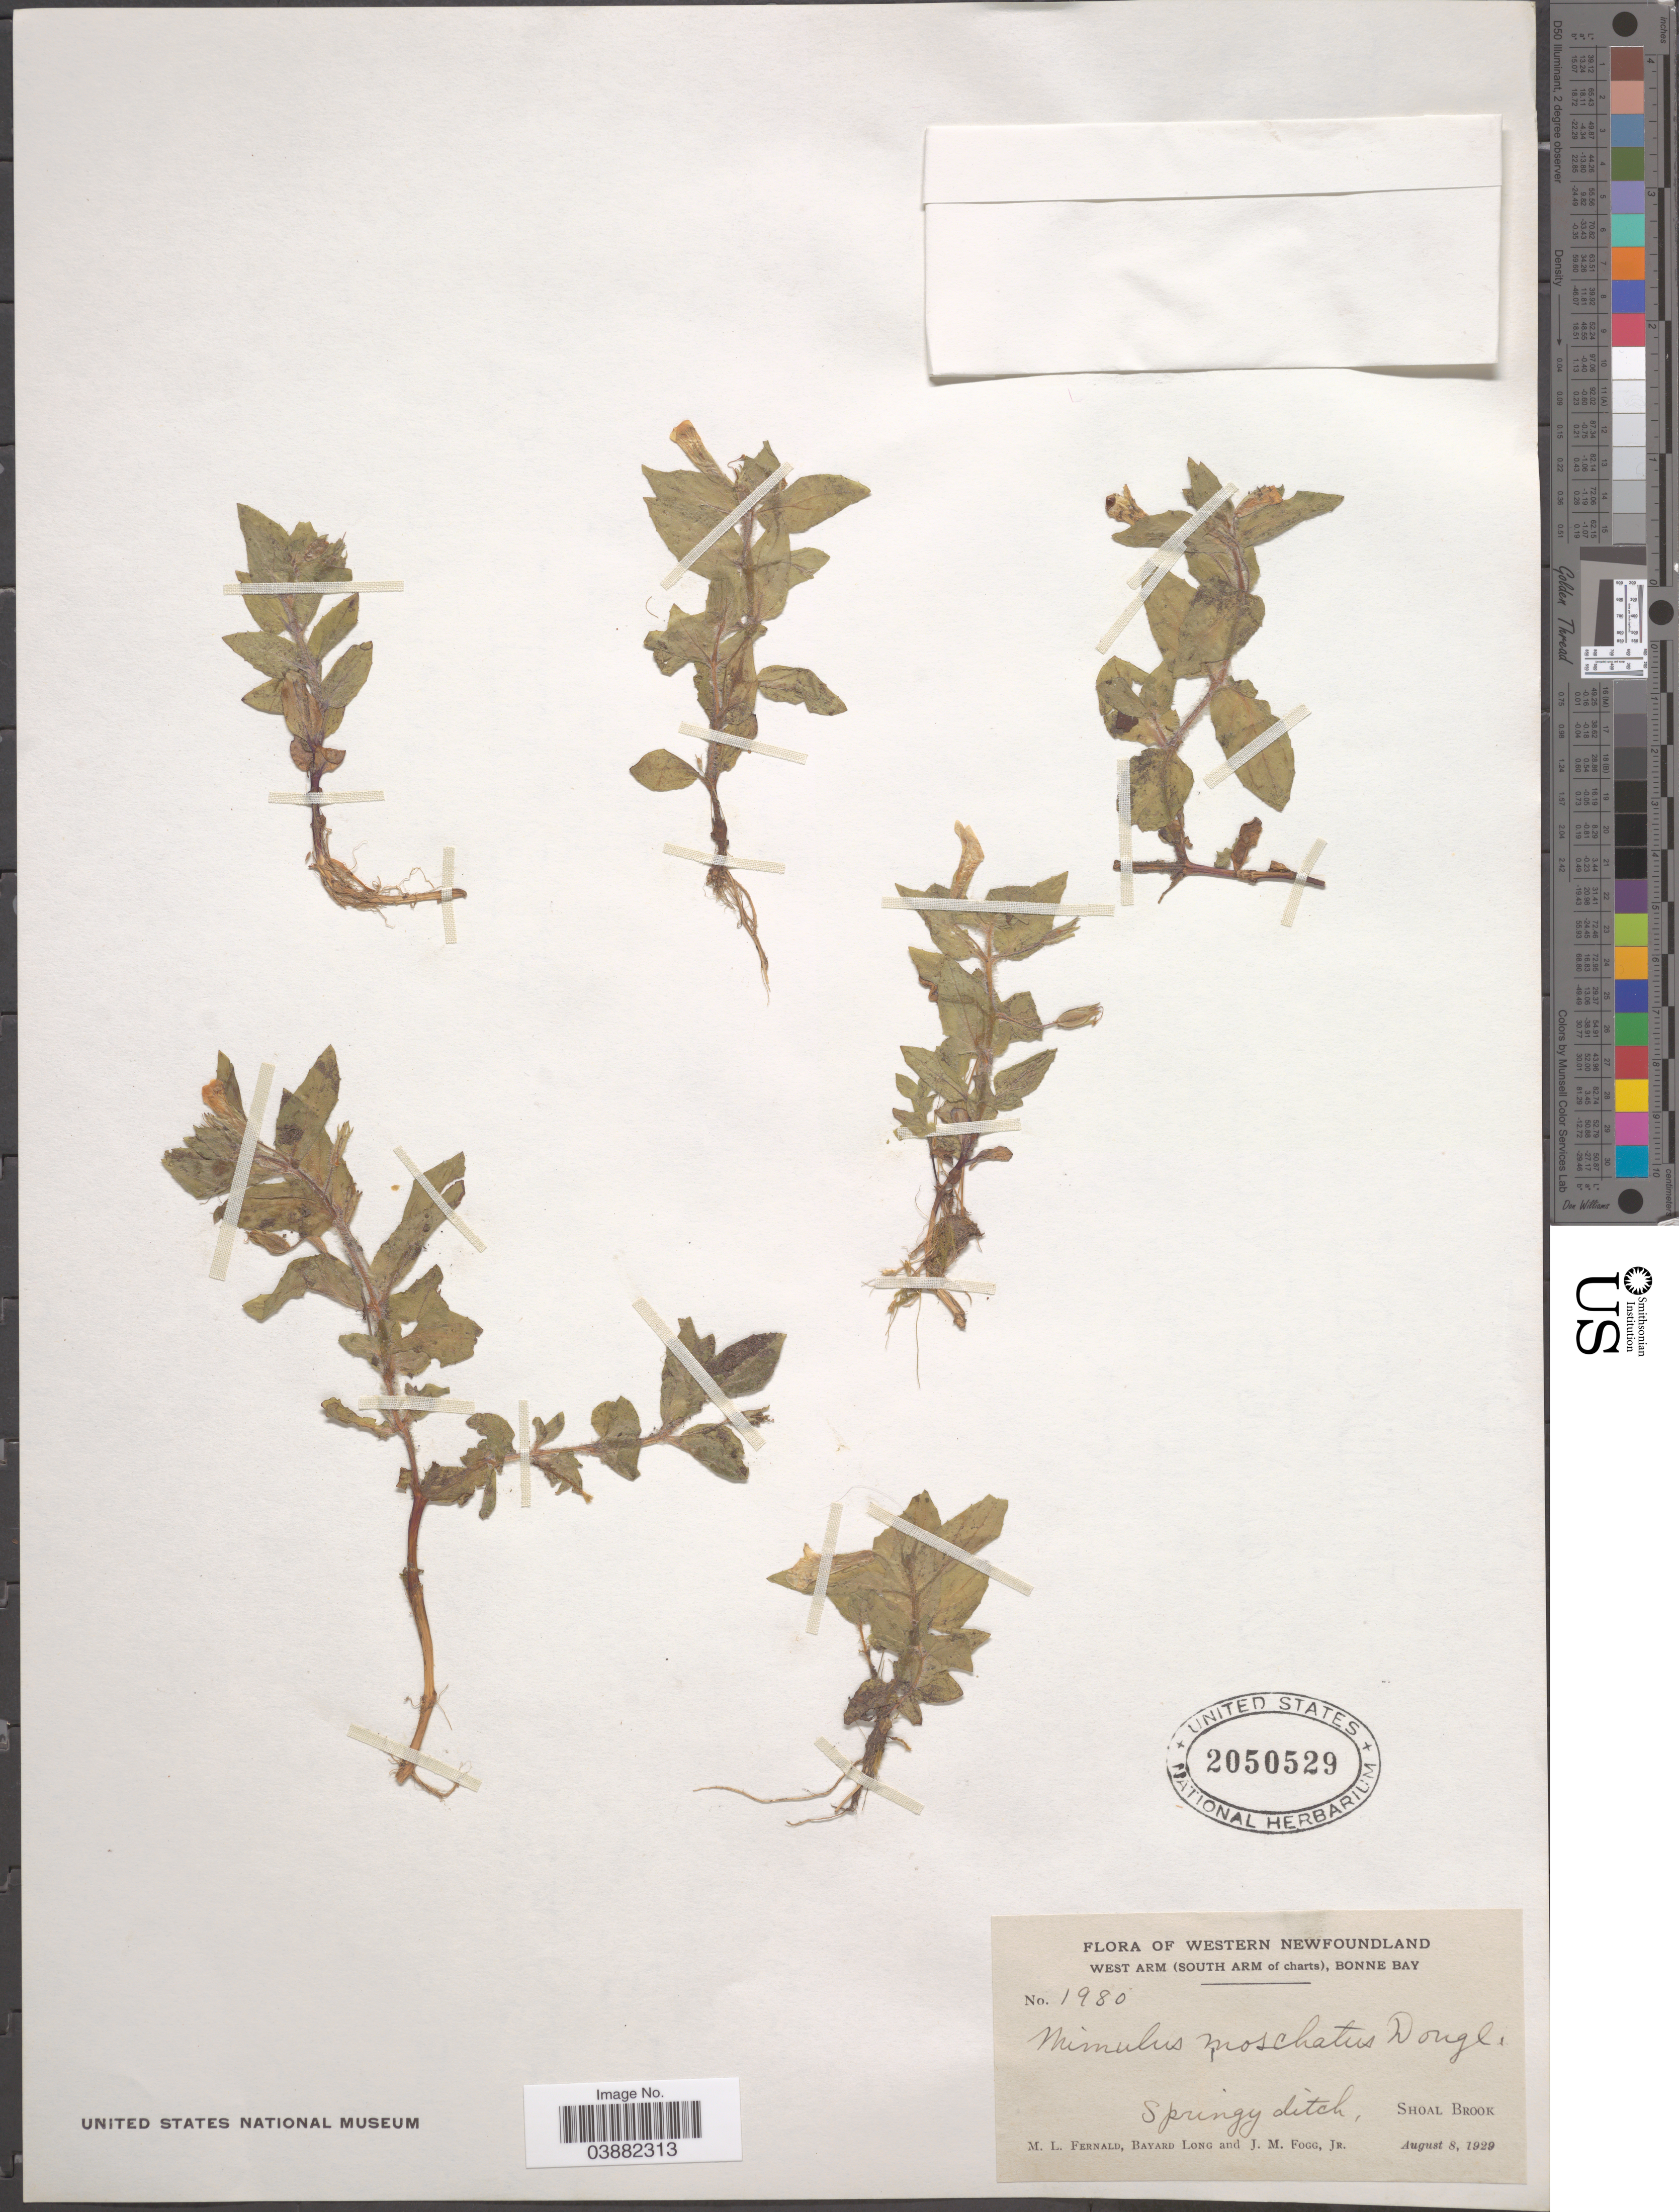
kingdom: Plantae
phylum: Tracheophyta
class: Magnoliopsida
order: Lamiales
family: Phrymaceae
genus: Mimulus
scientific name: Mimulus moschatus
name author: Douglas ex Lindl.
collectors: M. L. Fernald, B. Long & J. Fogg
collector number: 1980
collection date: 1929-08-08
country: Canada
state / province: Newfoundland and Labrador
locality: Western Newfoundland. West Arm (South Arm of charts), Bonne Bay. Springy ditch, Shoal Brook.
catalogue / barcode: US 2050529